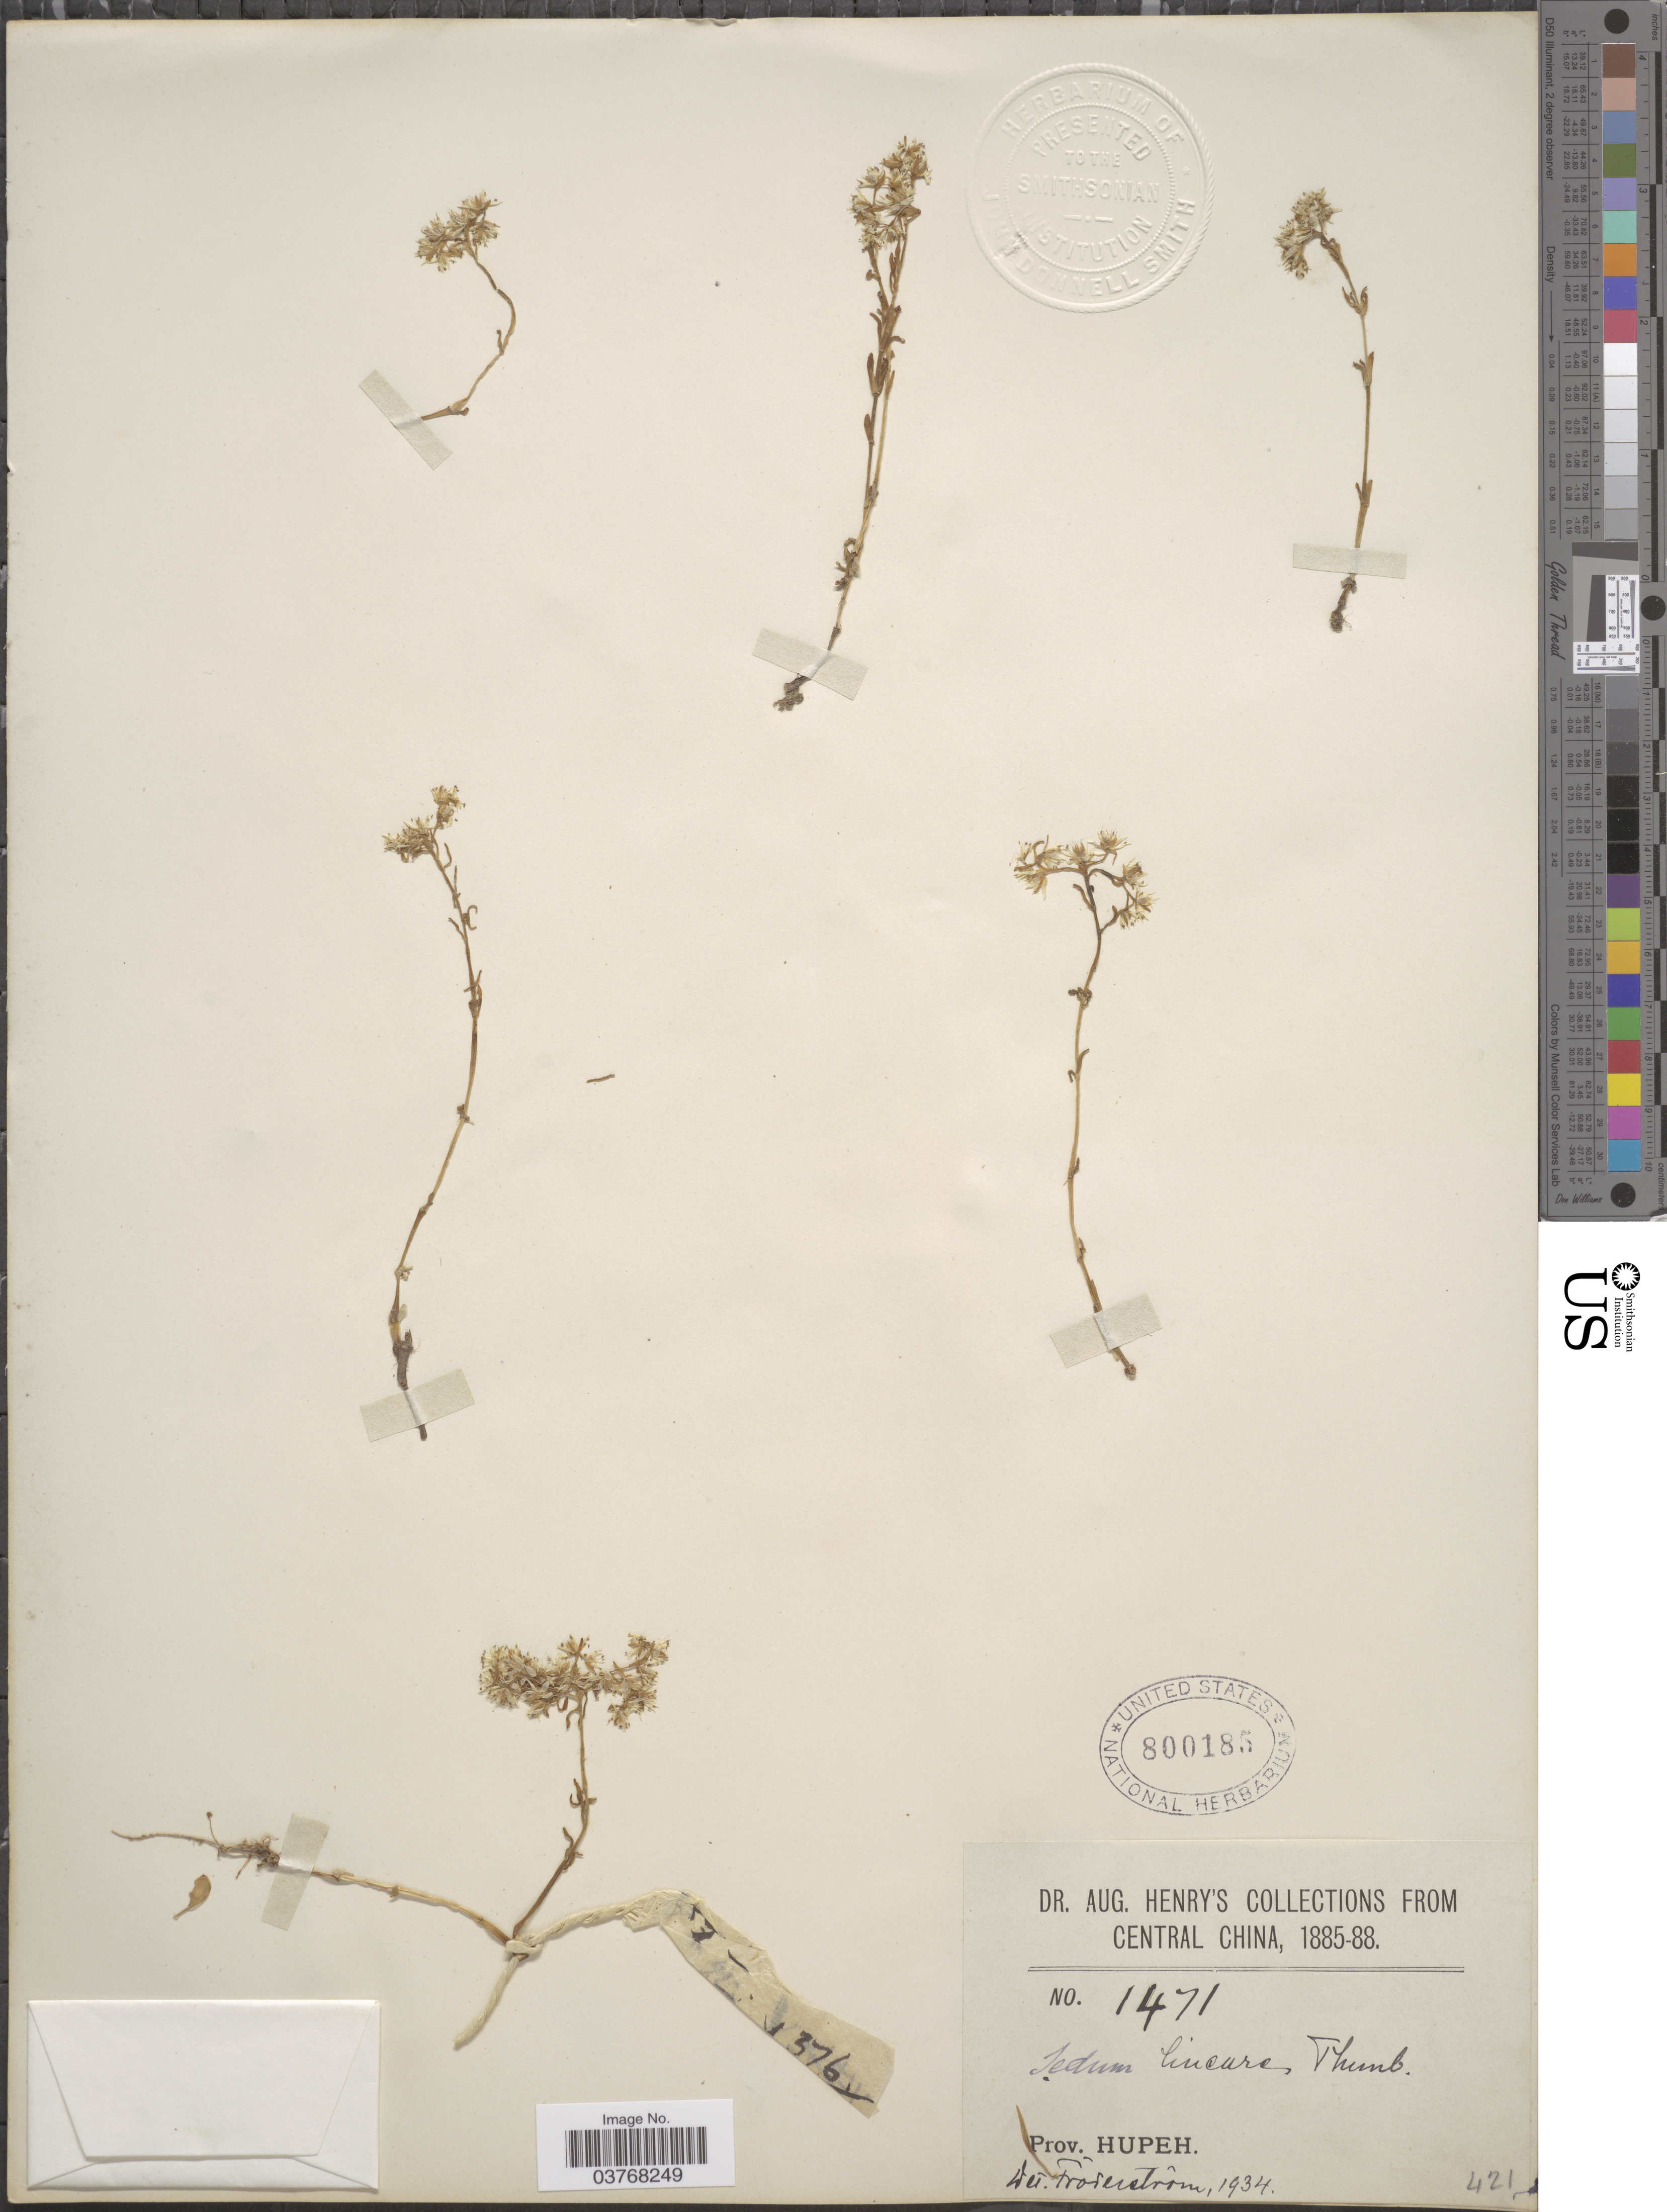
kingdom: Plantae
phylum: Tracheophyta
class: Magnoliopsida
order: Saxifragales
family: Crassulaceae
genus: Sedum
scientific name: Sedum lineare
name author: Thunb.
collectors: A. Henry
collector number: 1471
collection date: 1885/1888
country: China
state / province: Hubei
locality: Central China. Prov. Hupeh.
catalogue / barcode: US 800185